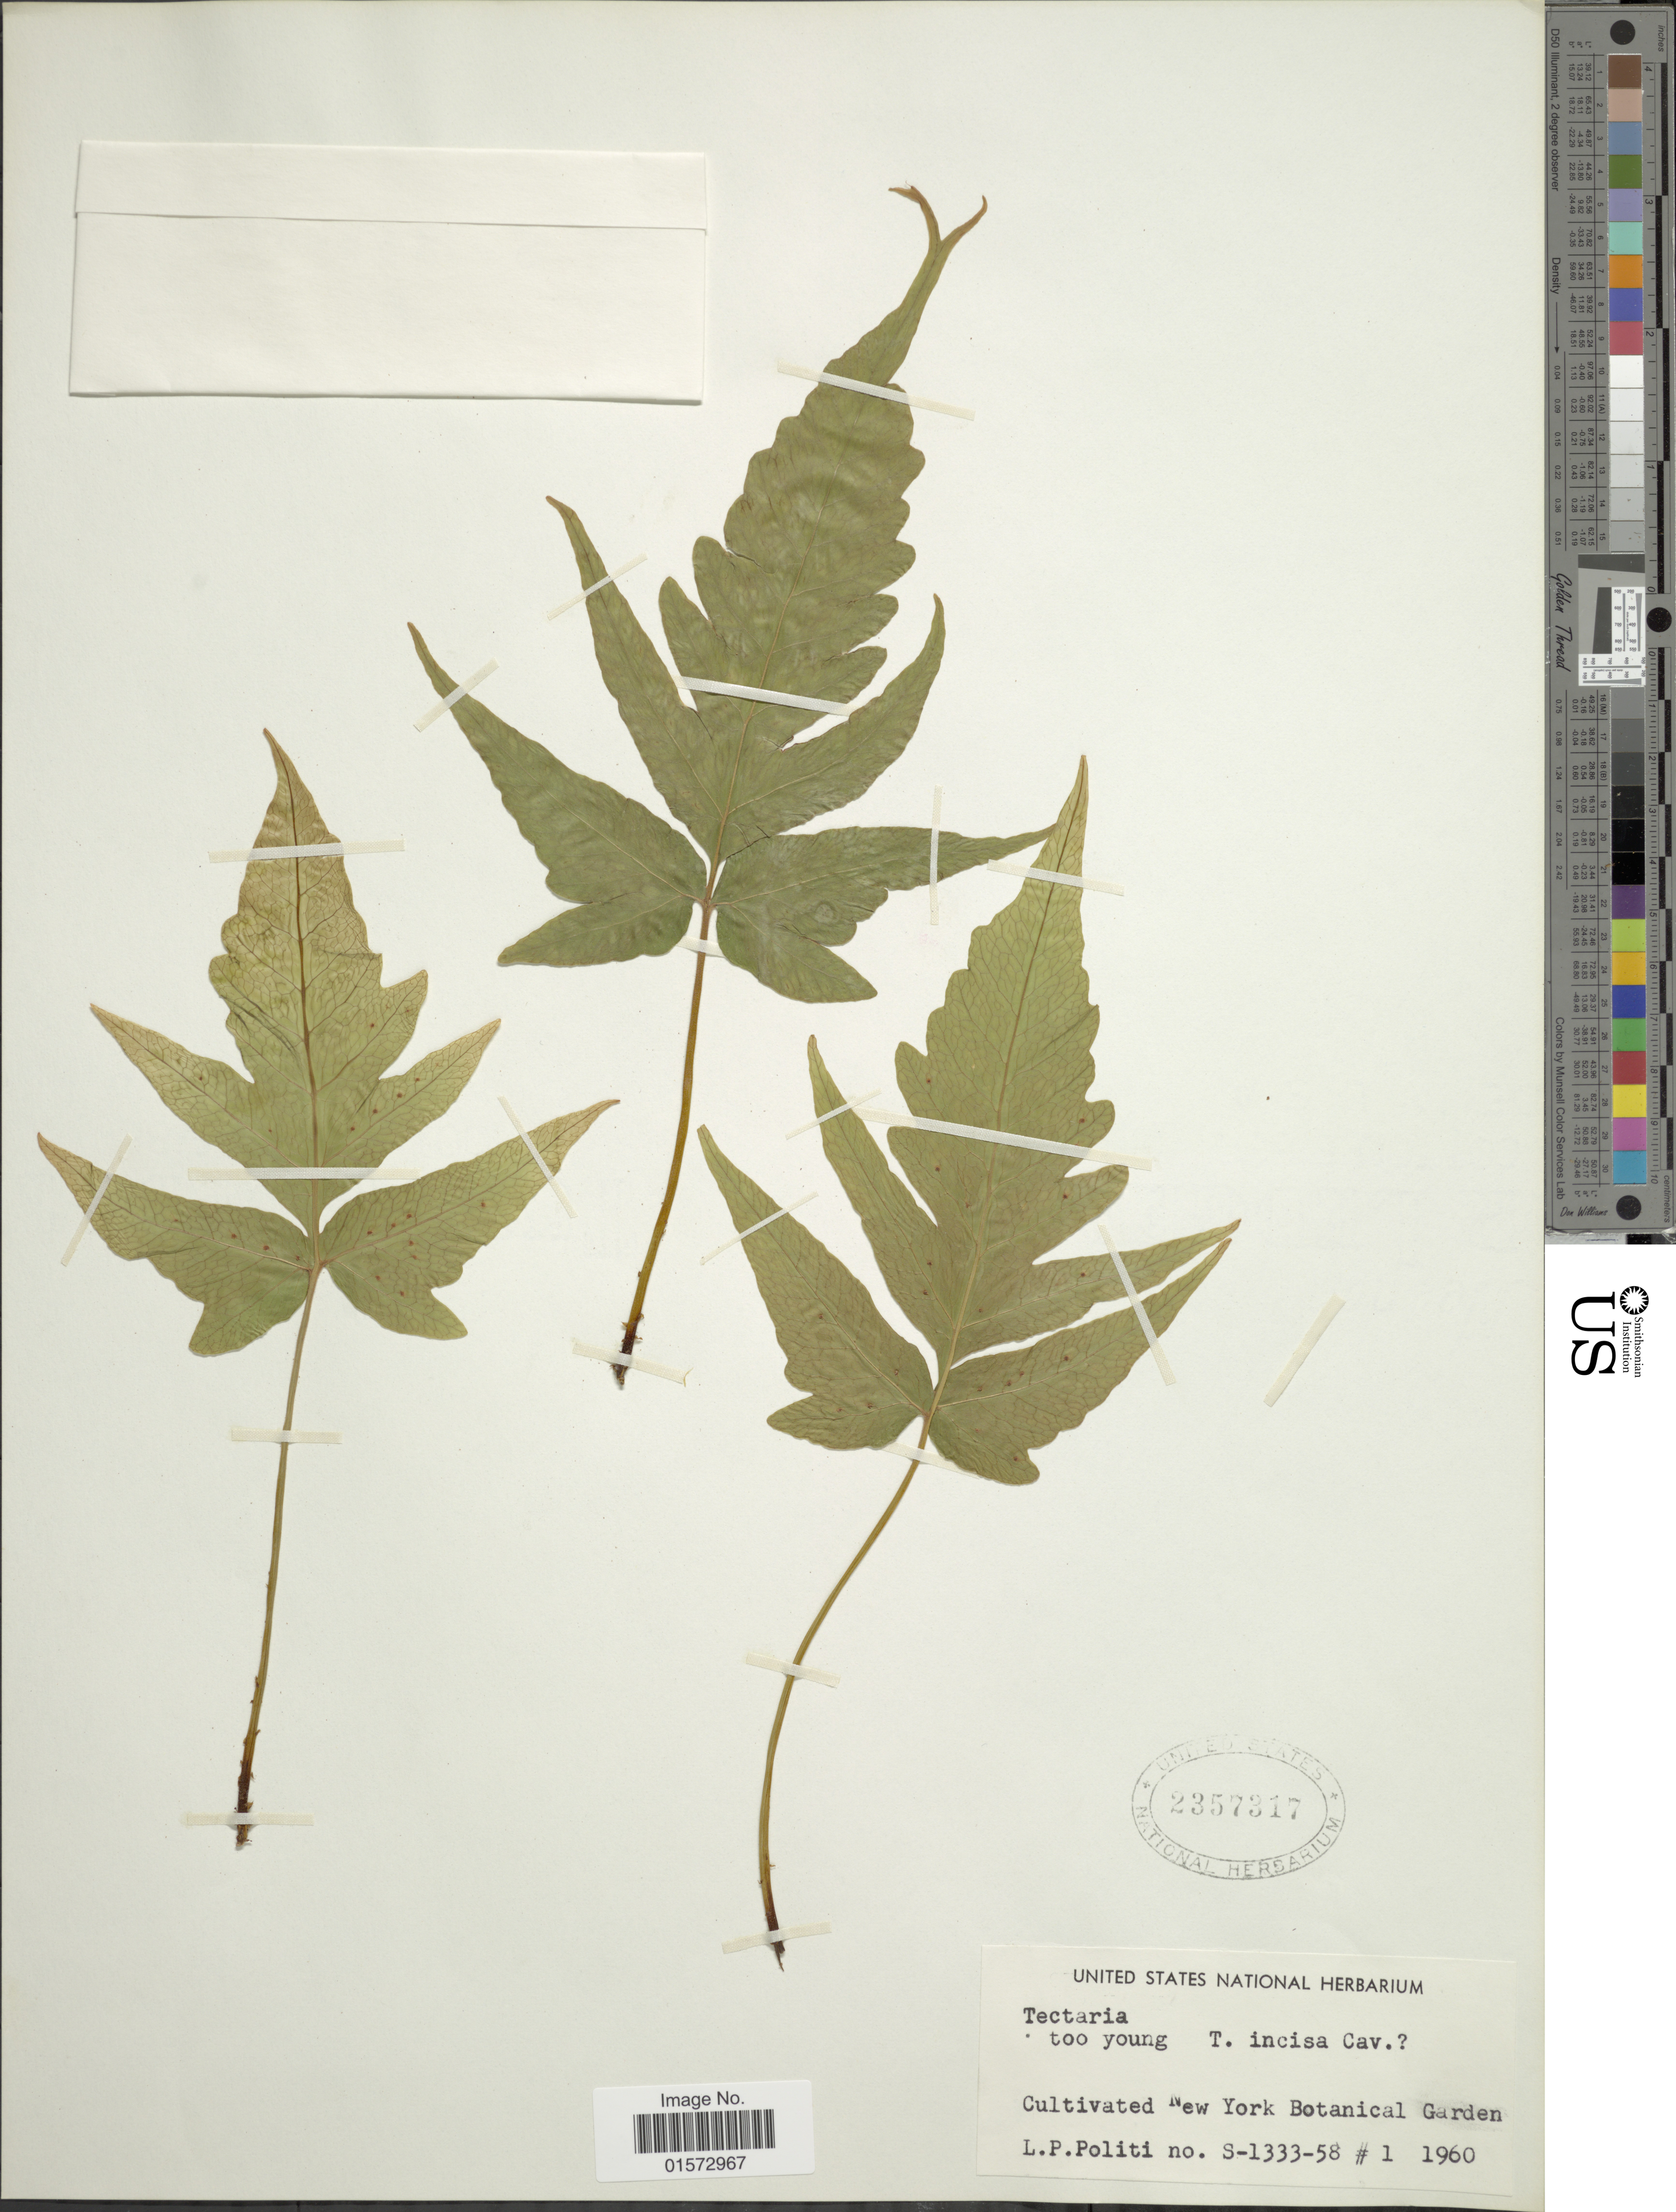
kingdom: Plantae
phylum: Tracheophyta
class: Polypodiopsida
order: Polypodiales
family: Tectariaceae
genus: Tectaria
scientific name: Tectaria incisa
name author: Cav.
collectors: L. Politi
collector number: S-1333-58/1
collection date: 1960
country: United States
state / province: New York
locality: New York Botanical Garden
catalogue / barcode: US 2357317